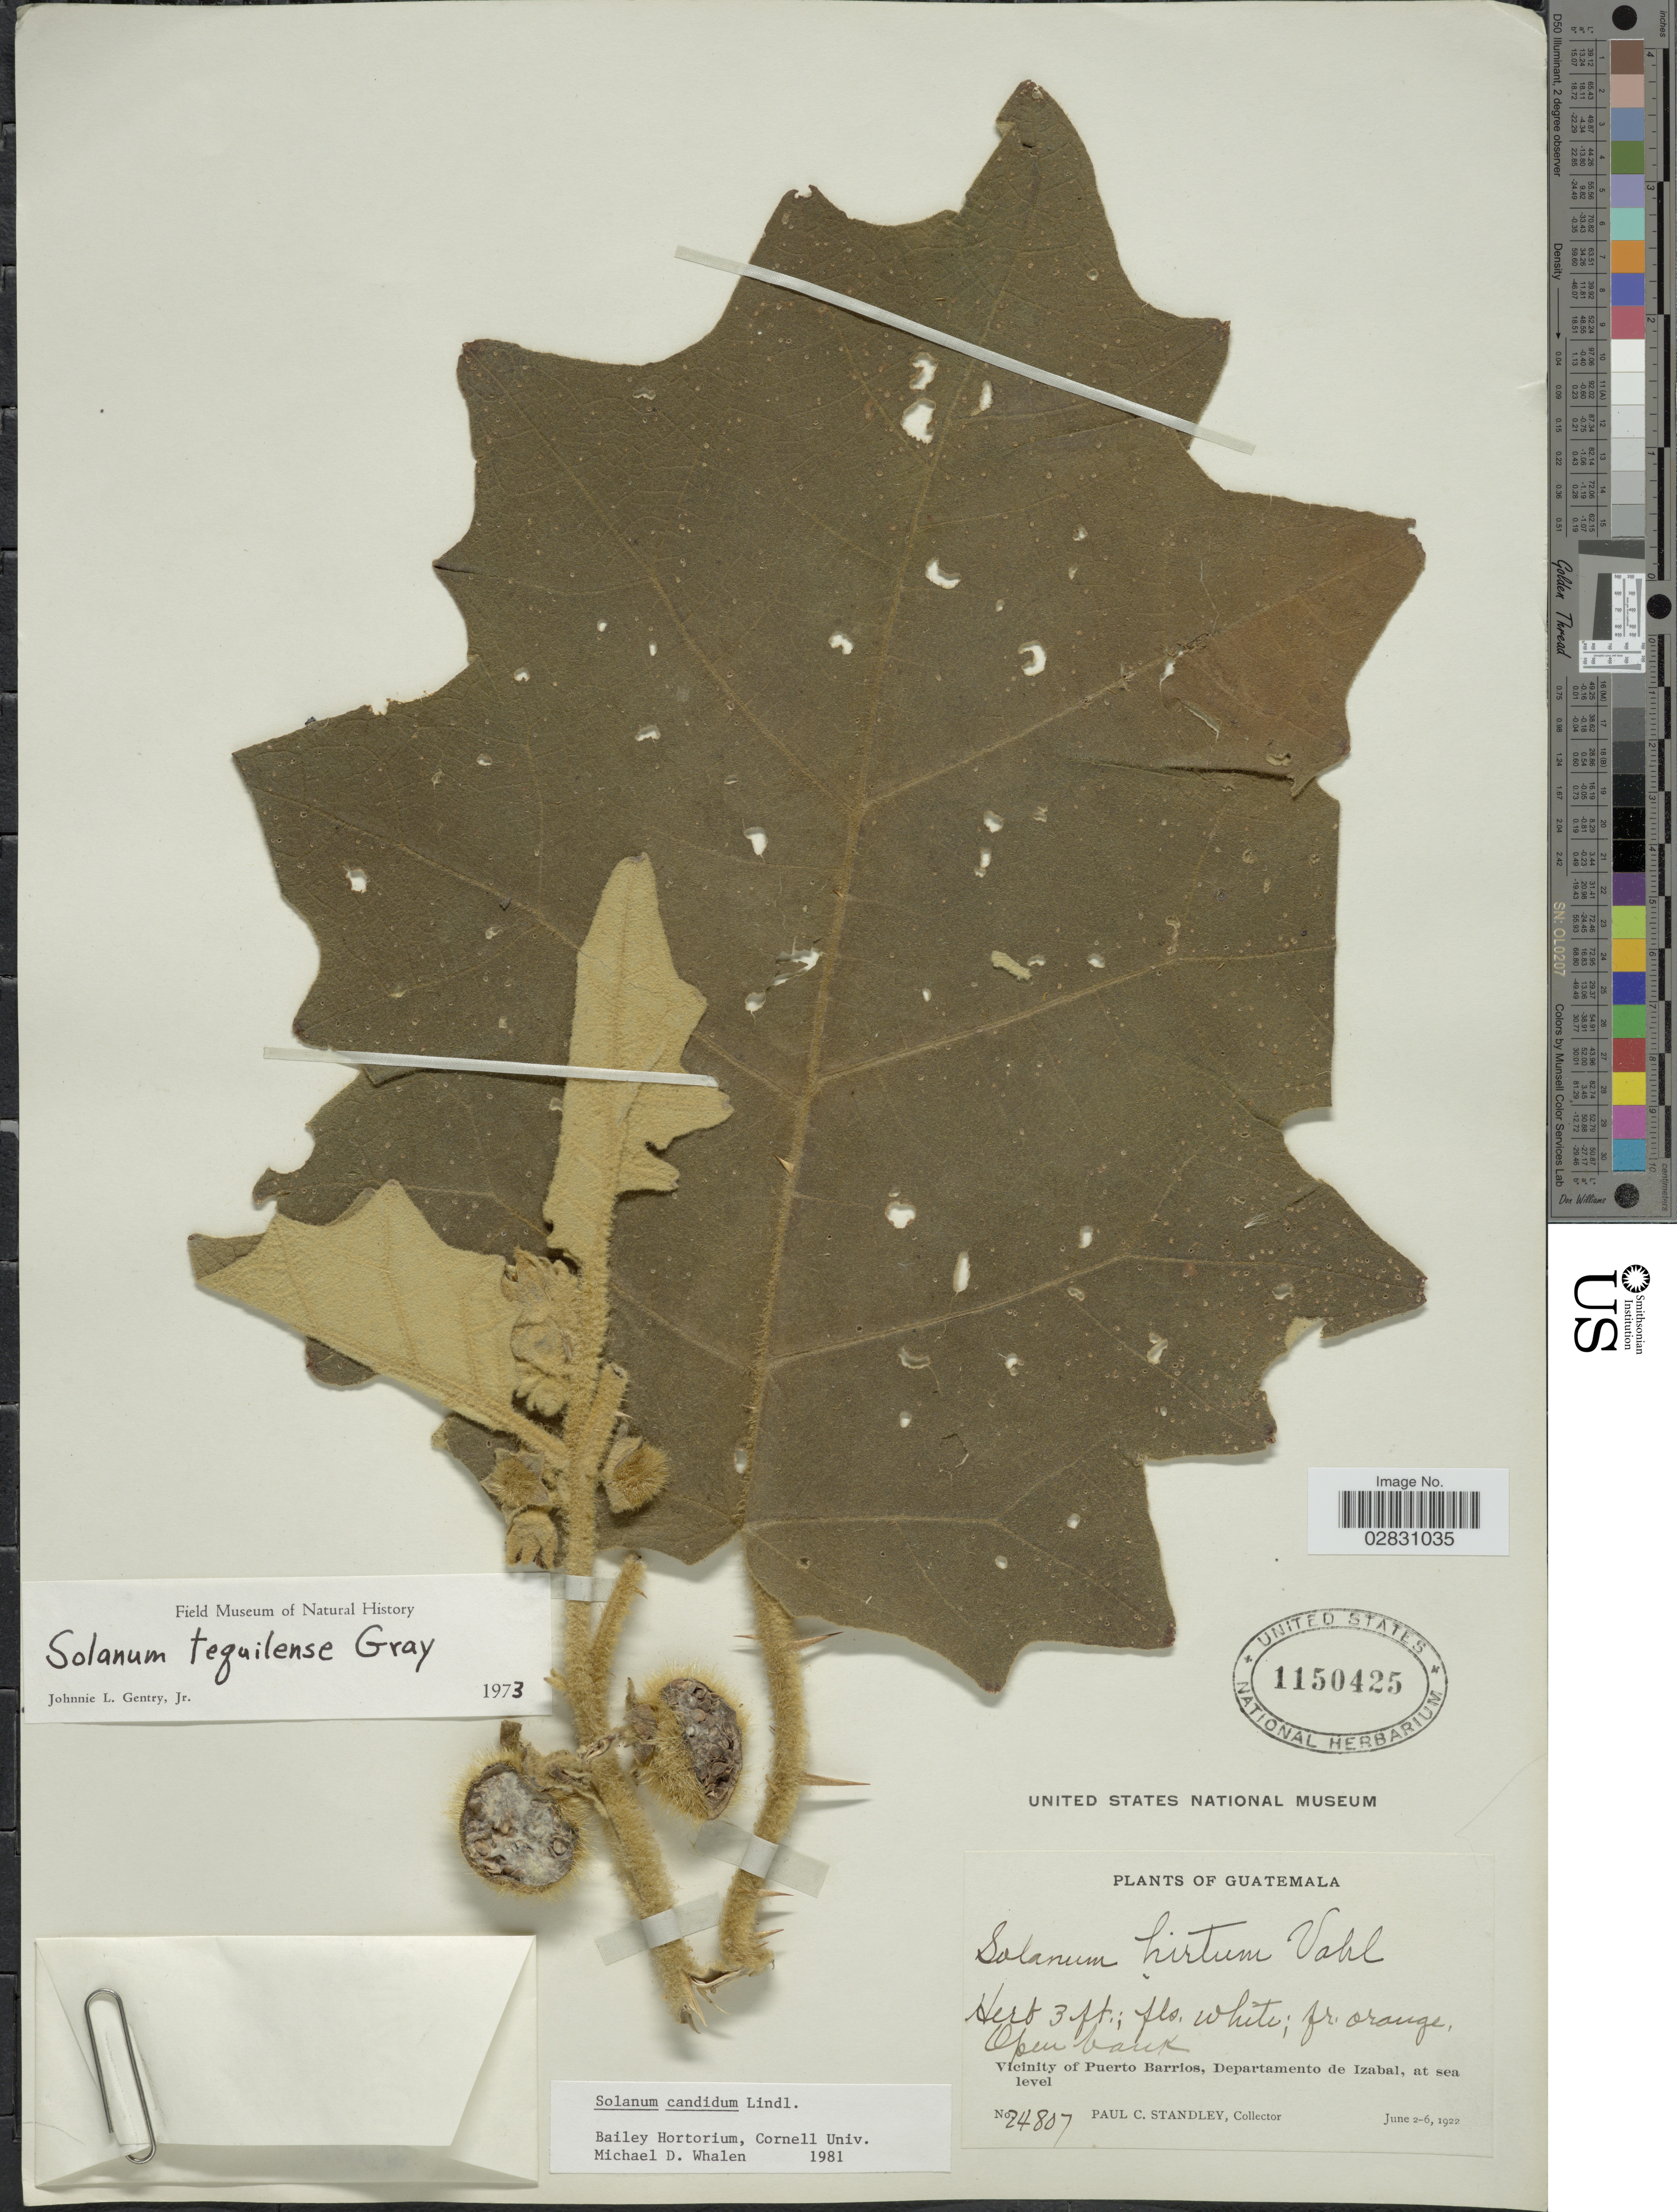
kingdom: Plantae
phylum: Tracheophyta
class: Magnoliopsida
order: Solanales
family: Solanaceae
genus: Solanum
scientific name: Solanum candidum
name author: Lindl.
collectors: P. C. Standley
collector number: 24807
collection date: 1922-06-02/1922-06-06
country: Guatemala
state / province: Izabal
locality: Vicinity of Puerto Barrios, Departamento de Izabal.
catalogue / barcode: US 1150425